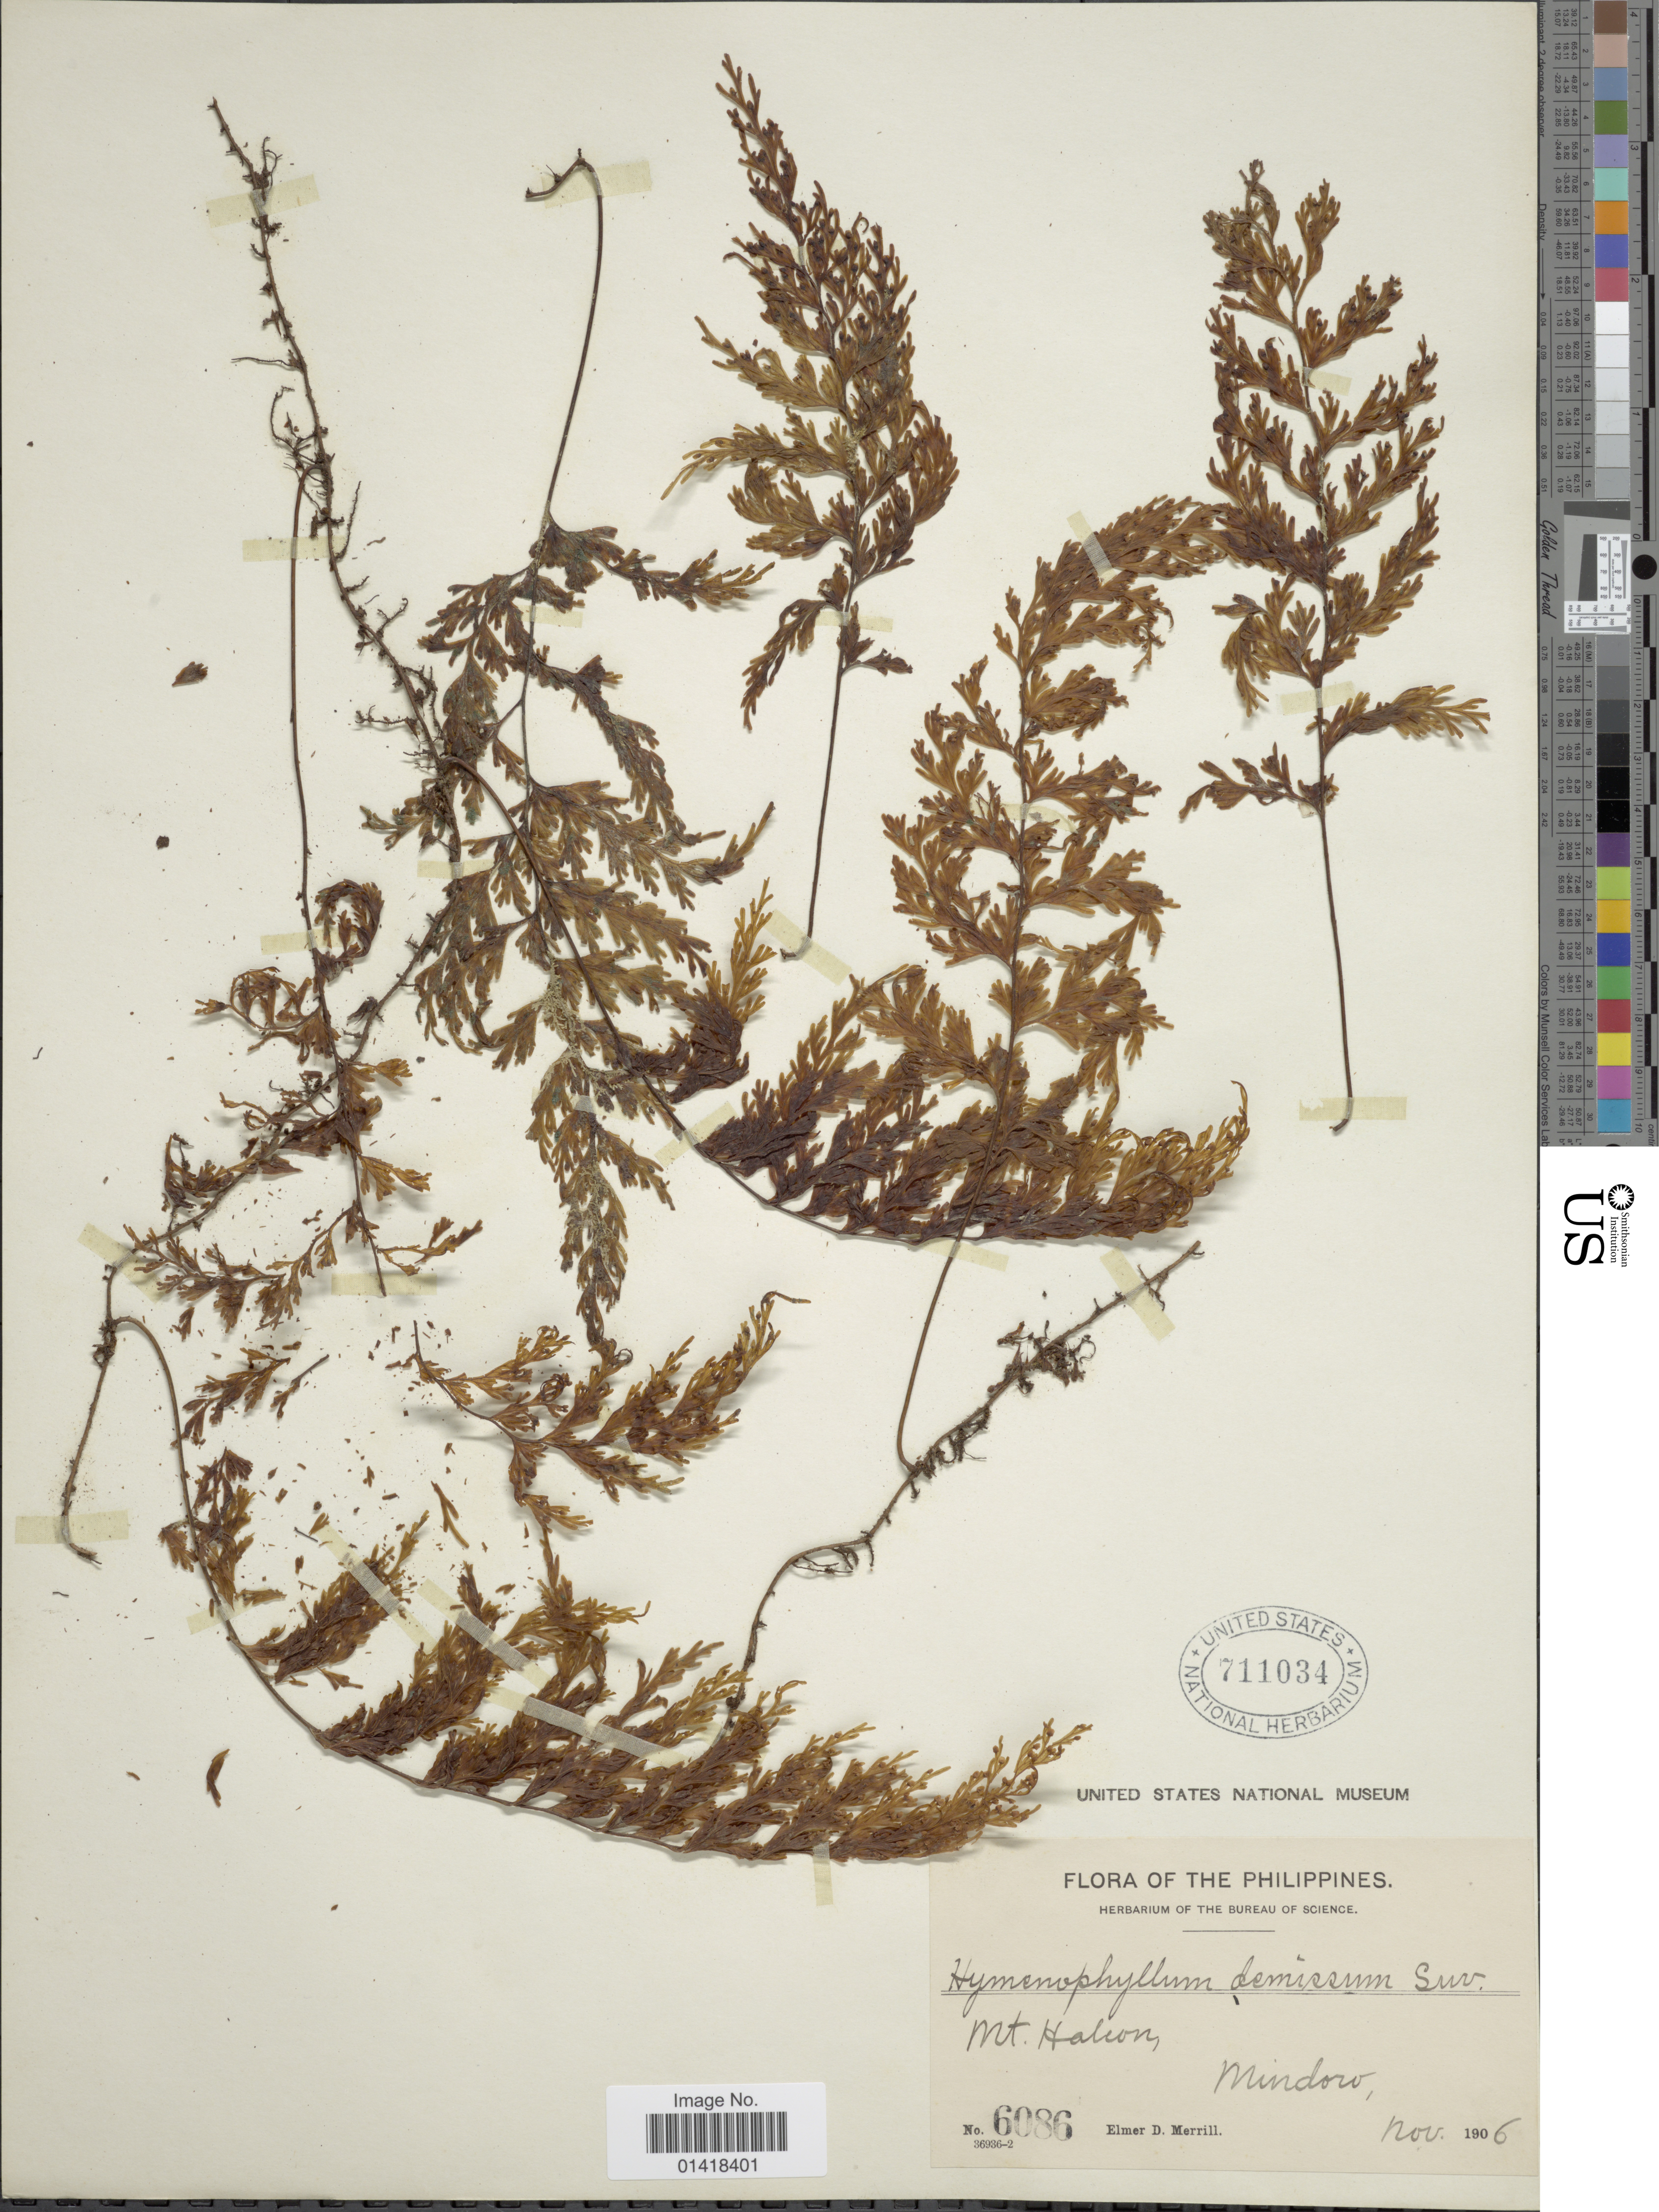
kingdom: Plantae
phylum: Tracheophyta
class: Polypodiopsida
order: Hymenophyllales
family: Hymenophyllaceae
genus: Hymenophyllum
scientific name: Hymenophyllum modestum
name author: Bosch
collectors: E. D. Merrill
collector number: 6086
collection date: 1906-11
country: Philippines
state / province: Mimaropa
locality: The Philippines. Mt. Halcon. Mindoro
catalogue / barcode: US 711034